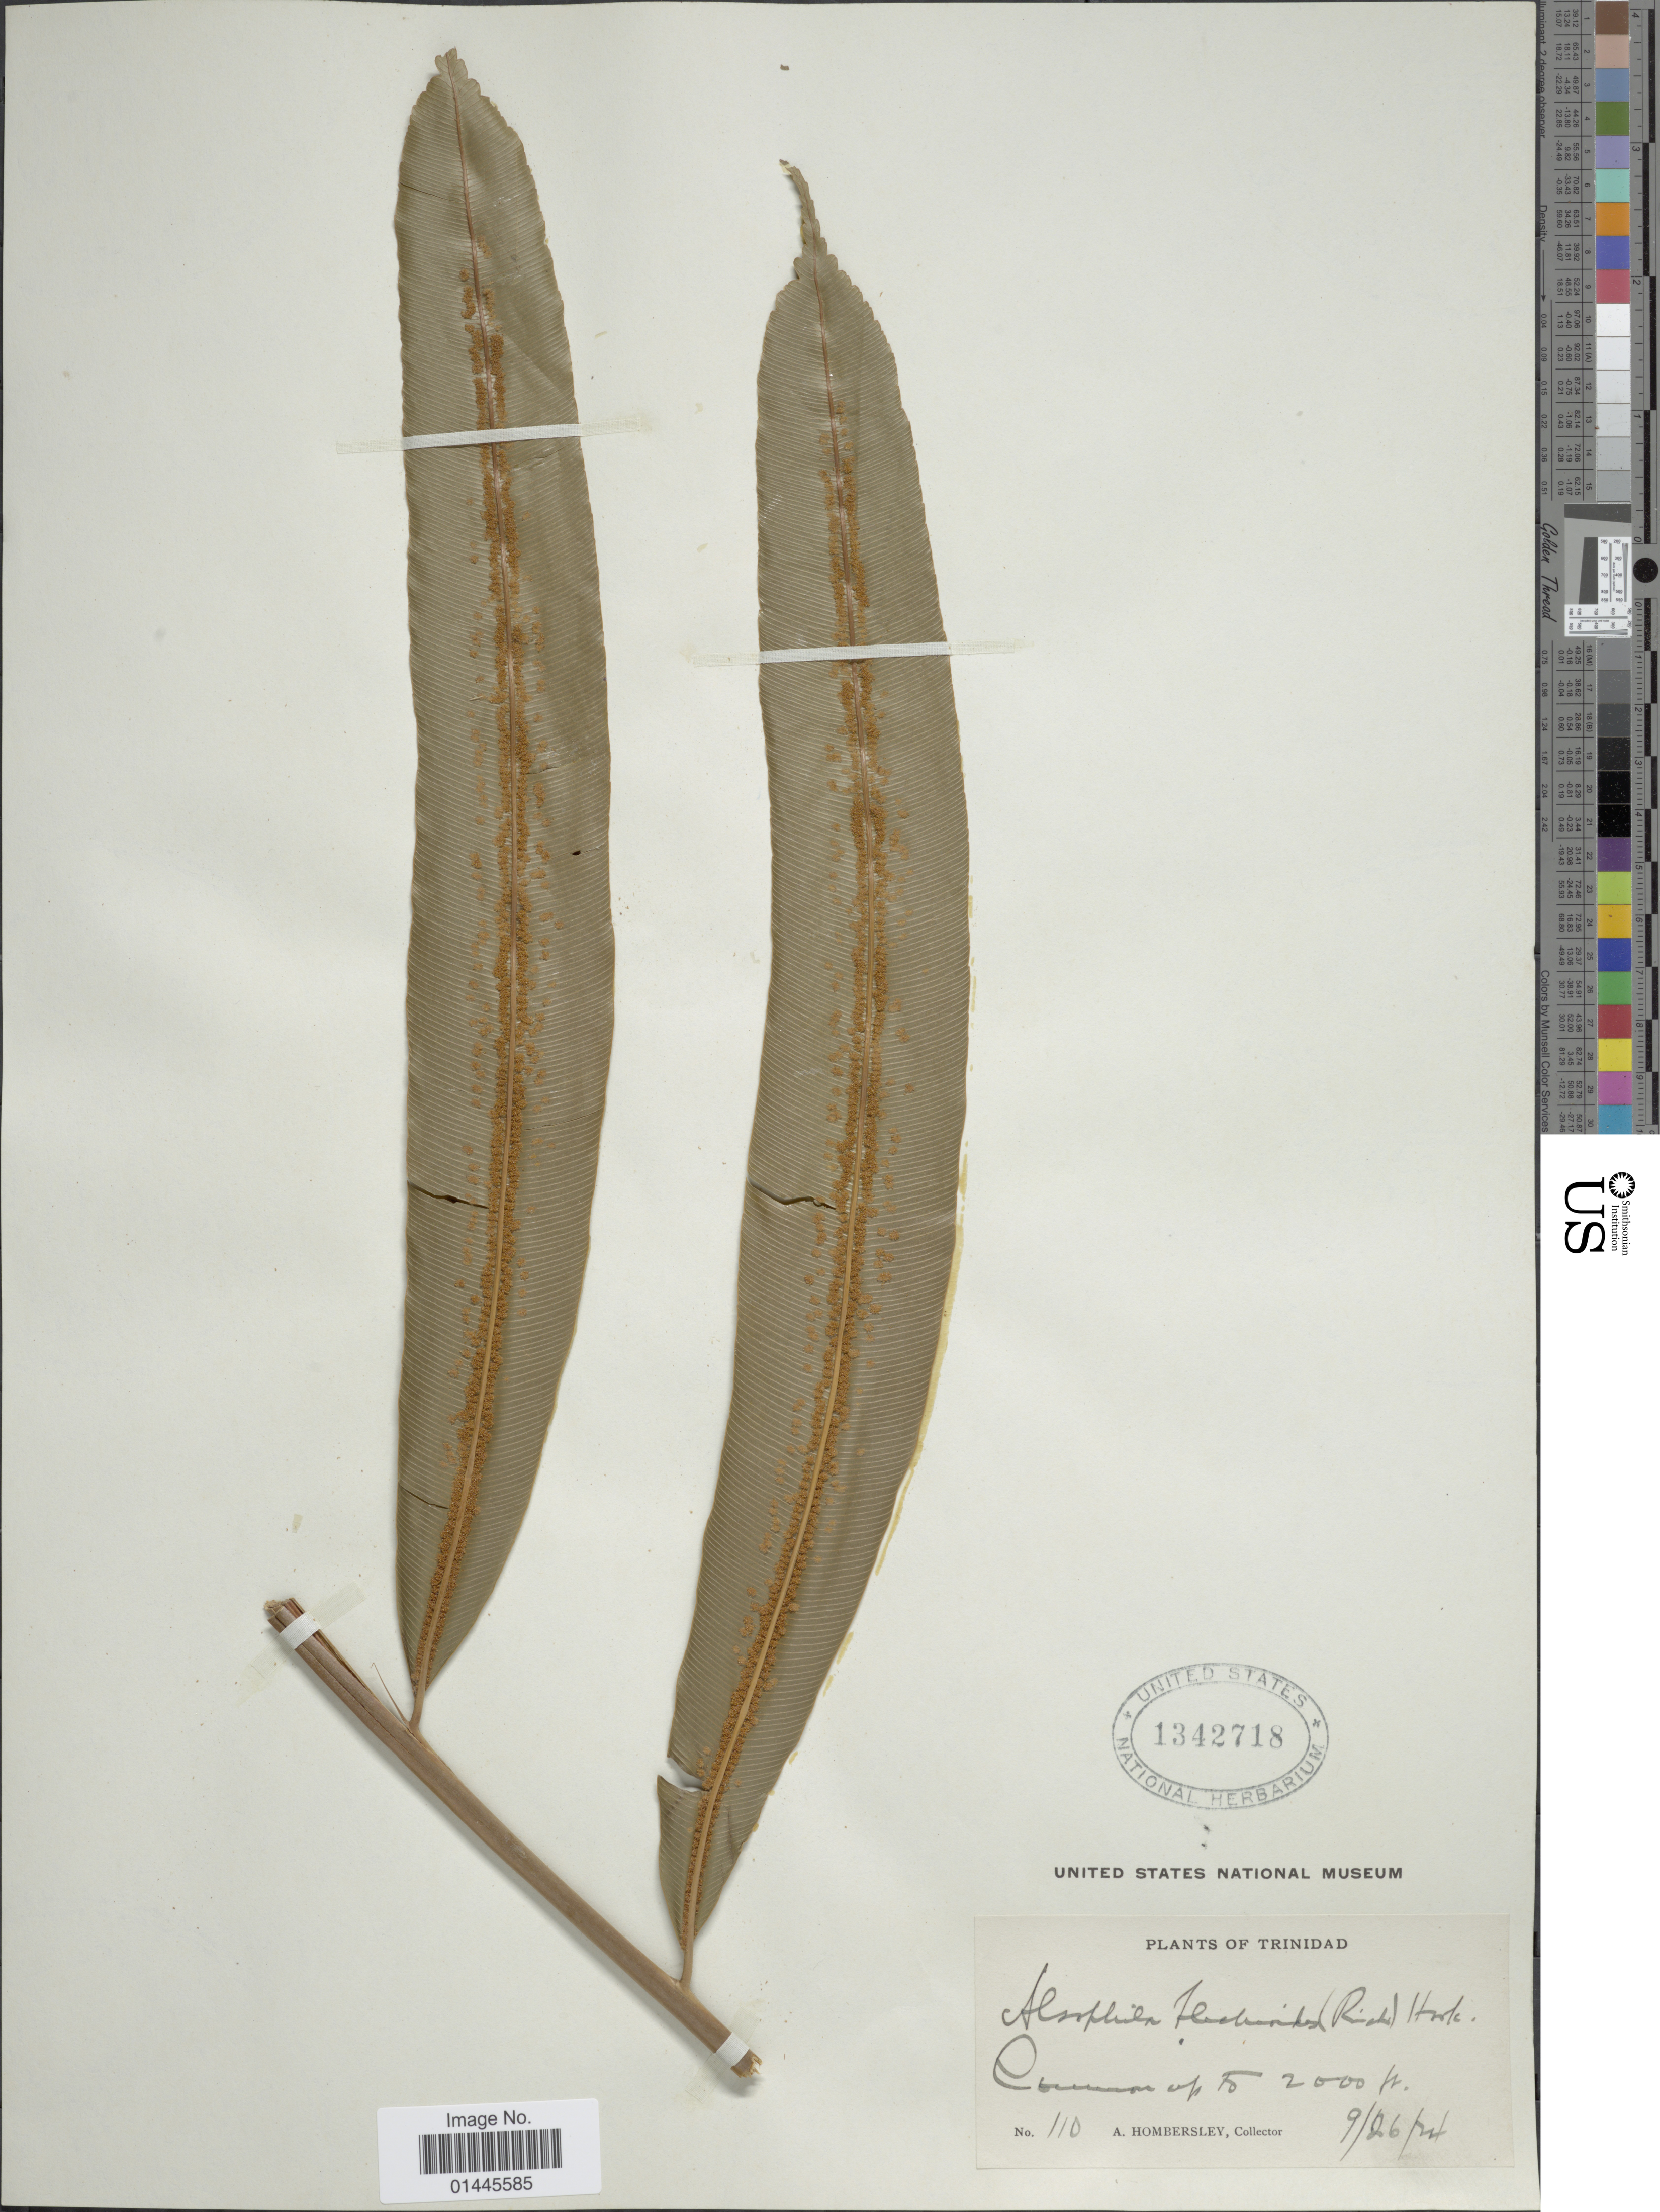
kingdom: Plantae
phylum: Tracheophyta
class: Polypodiopsida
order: Cyatheales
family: Metaxyaceae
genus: Metaxya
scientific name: Metaxya rostrata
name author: (Kunth) C. Presl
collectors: A. Hombersley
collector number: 110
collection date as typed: Transcribed d/m/y: 26/9/24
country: Trinidad and Tobago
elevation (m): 610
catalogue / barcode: US 1342718